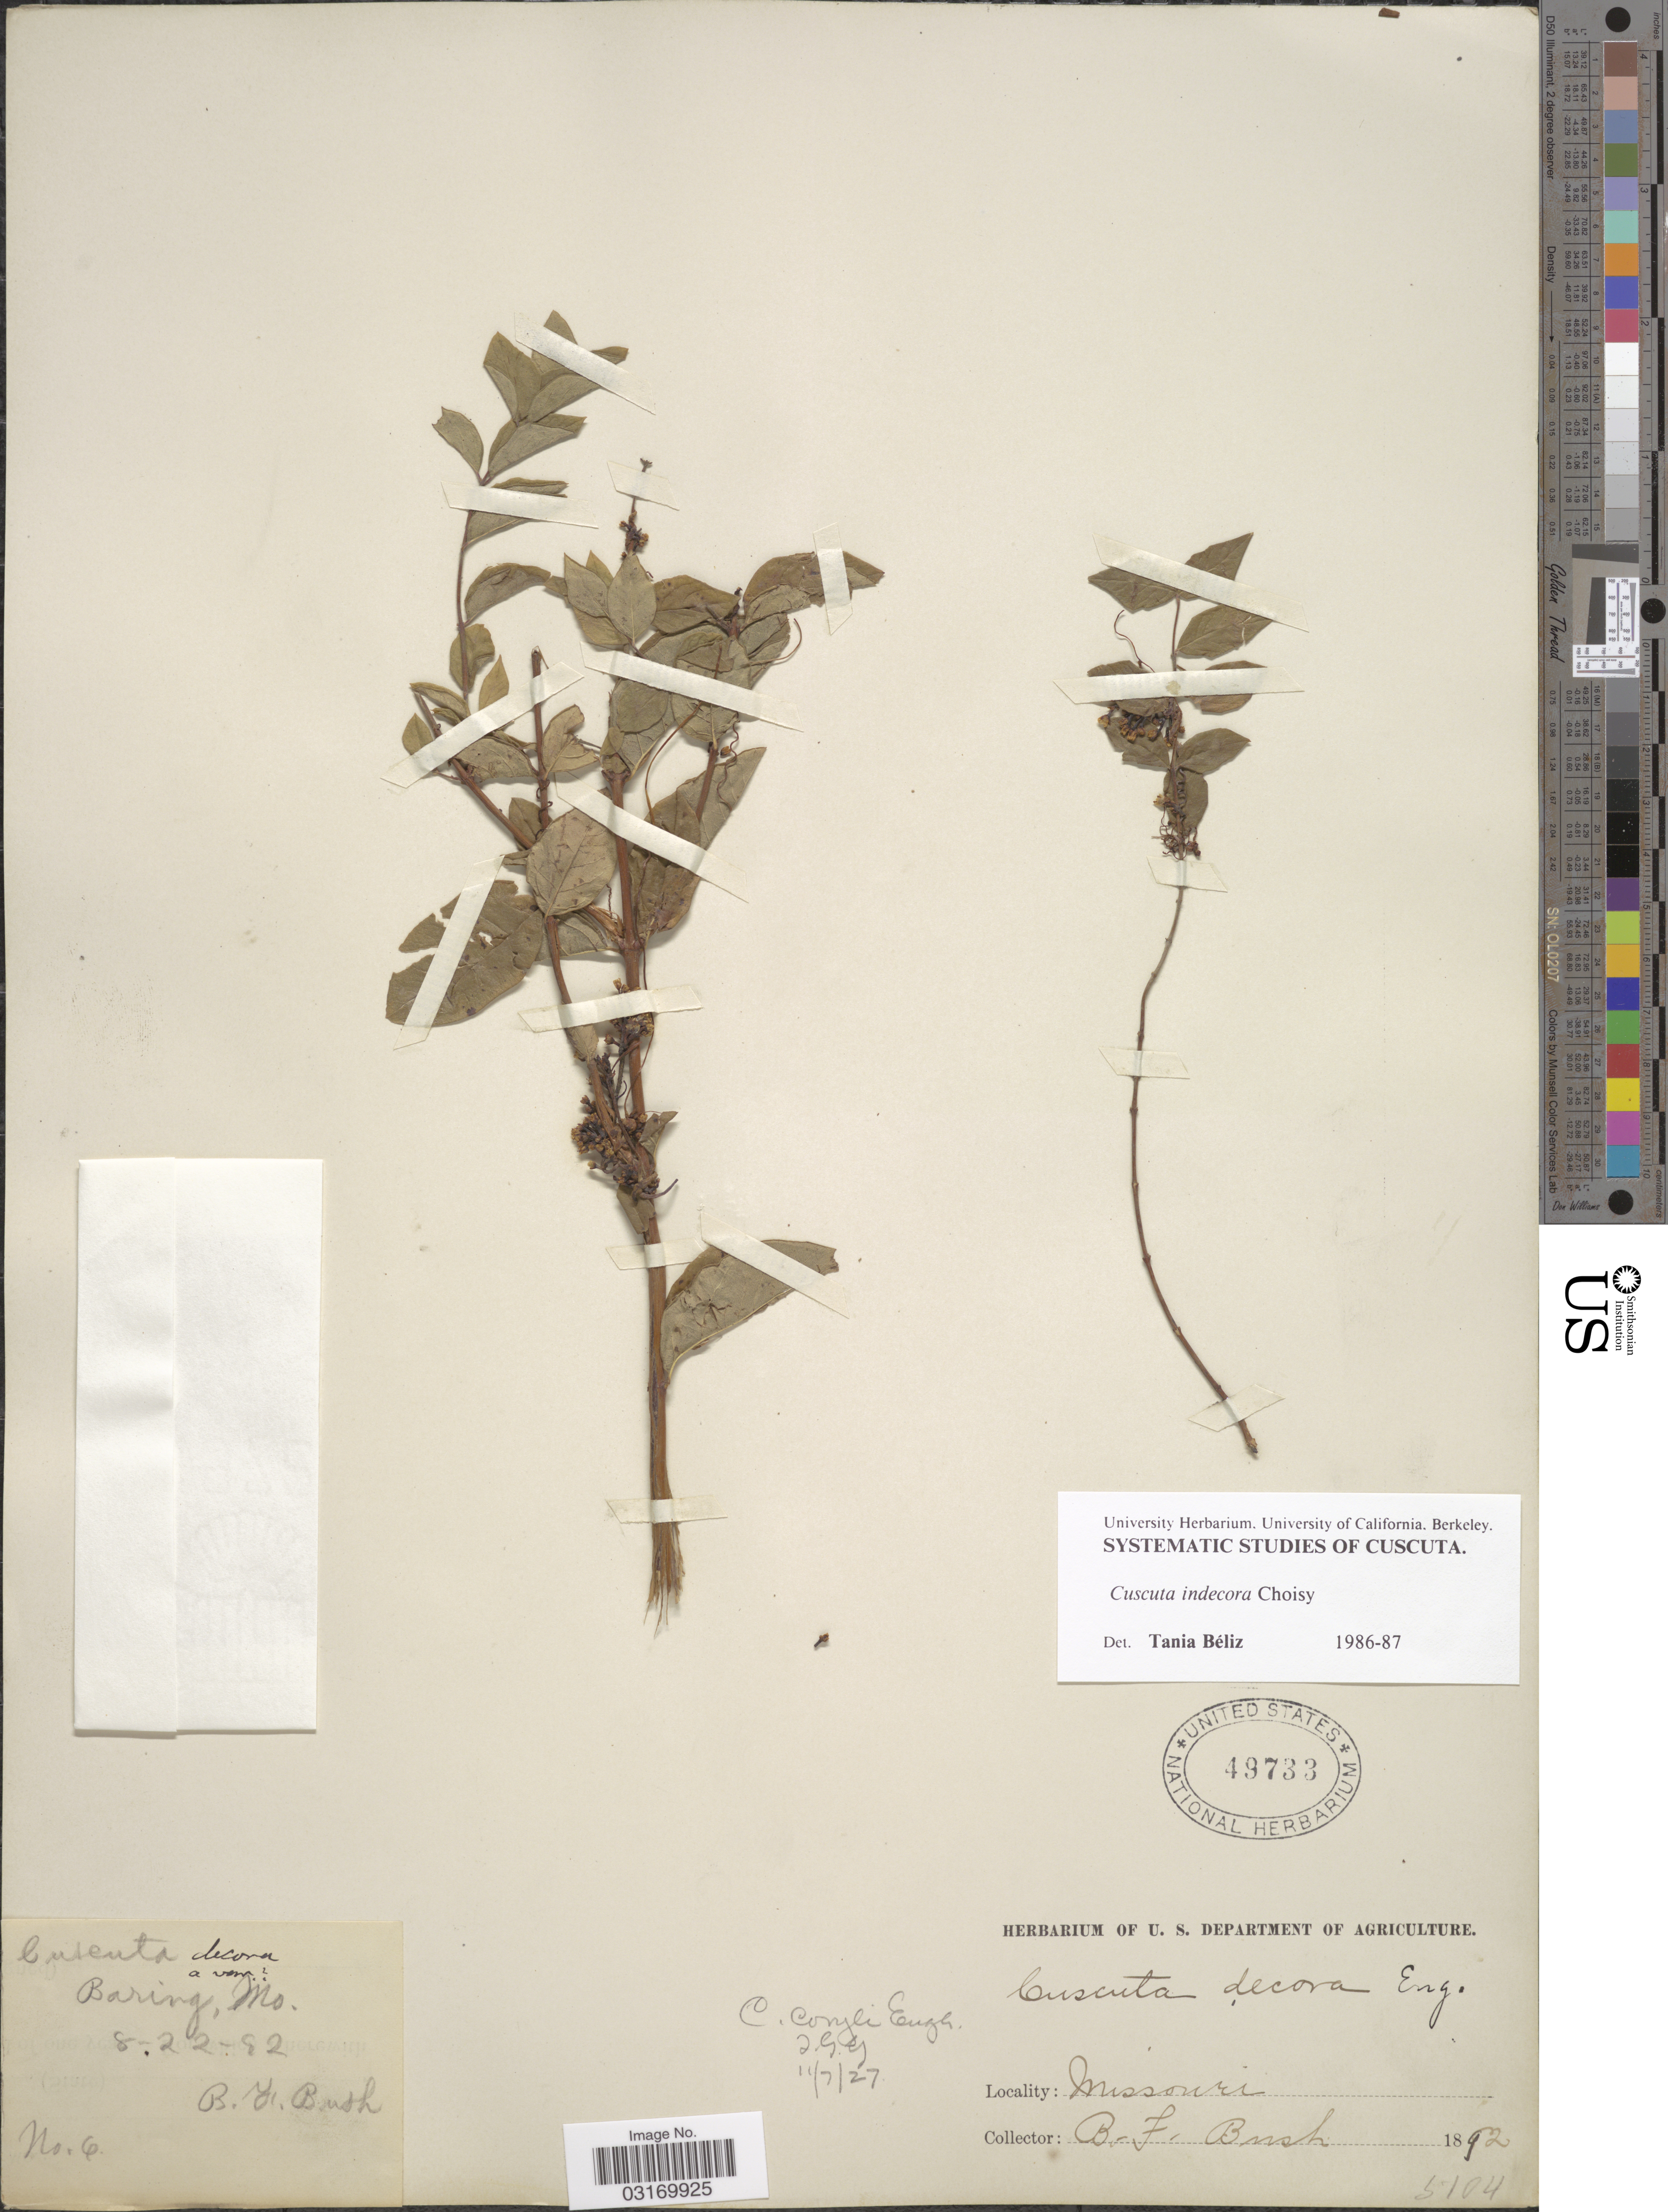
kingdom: Plantae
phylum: Tracheophyta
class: Magnoliopsida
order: Solanales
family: Convolvulaceae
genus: Cuscuta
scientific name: Cuscuta indecora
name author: Choisy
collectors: B. F. Bush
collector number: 6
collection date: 1892-08-22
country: United States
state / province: Missouri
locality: Baring.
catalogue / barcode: US 49733